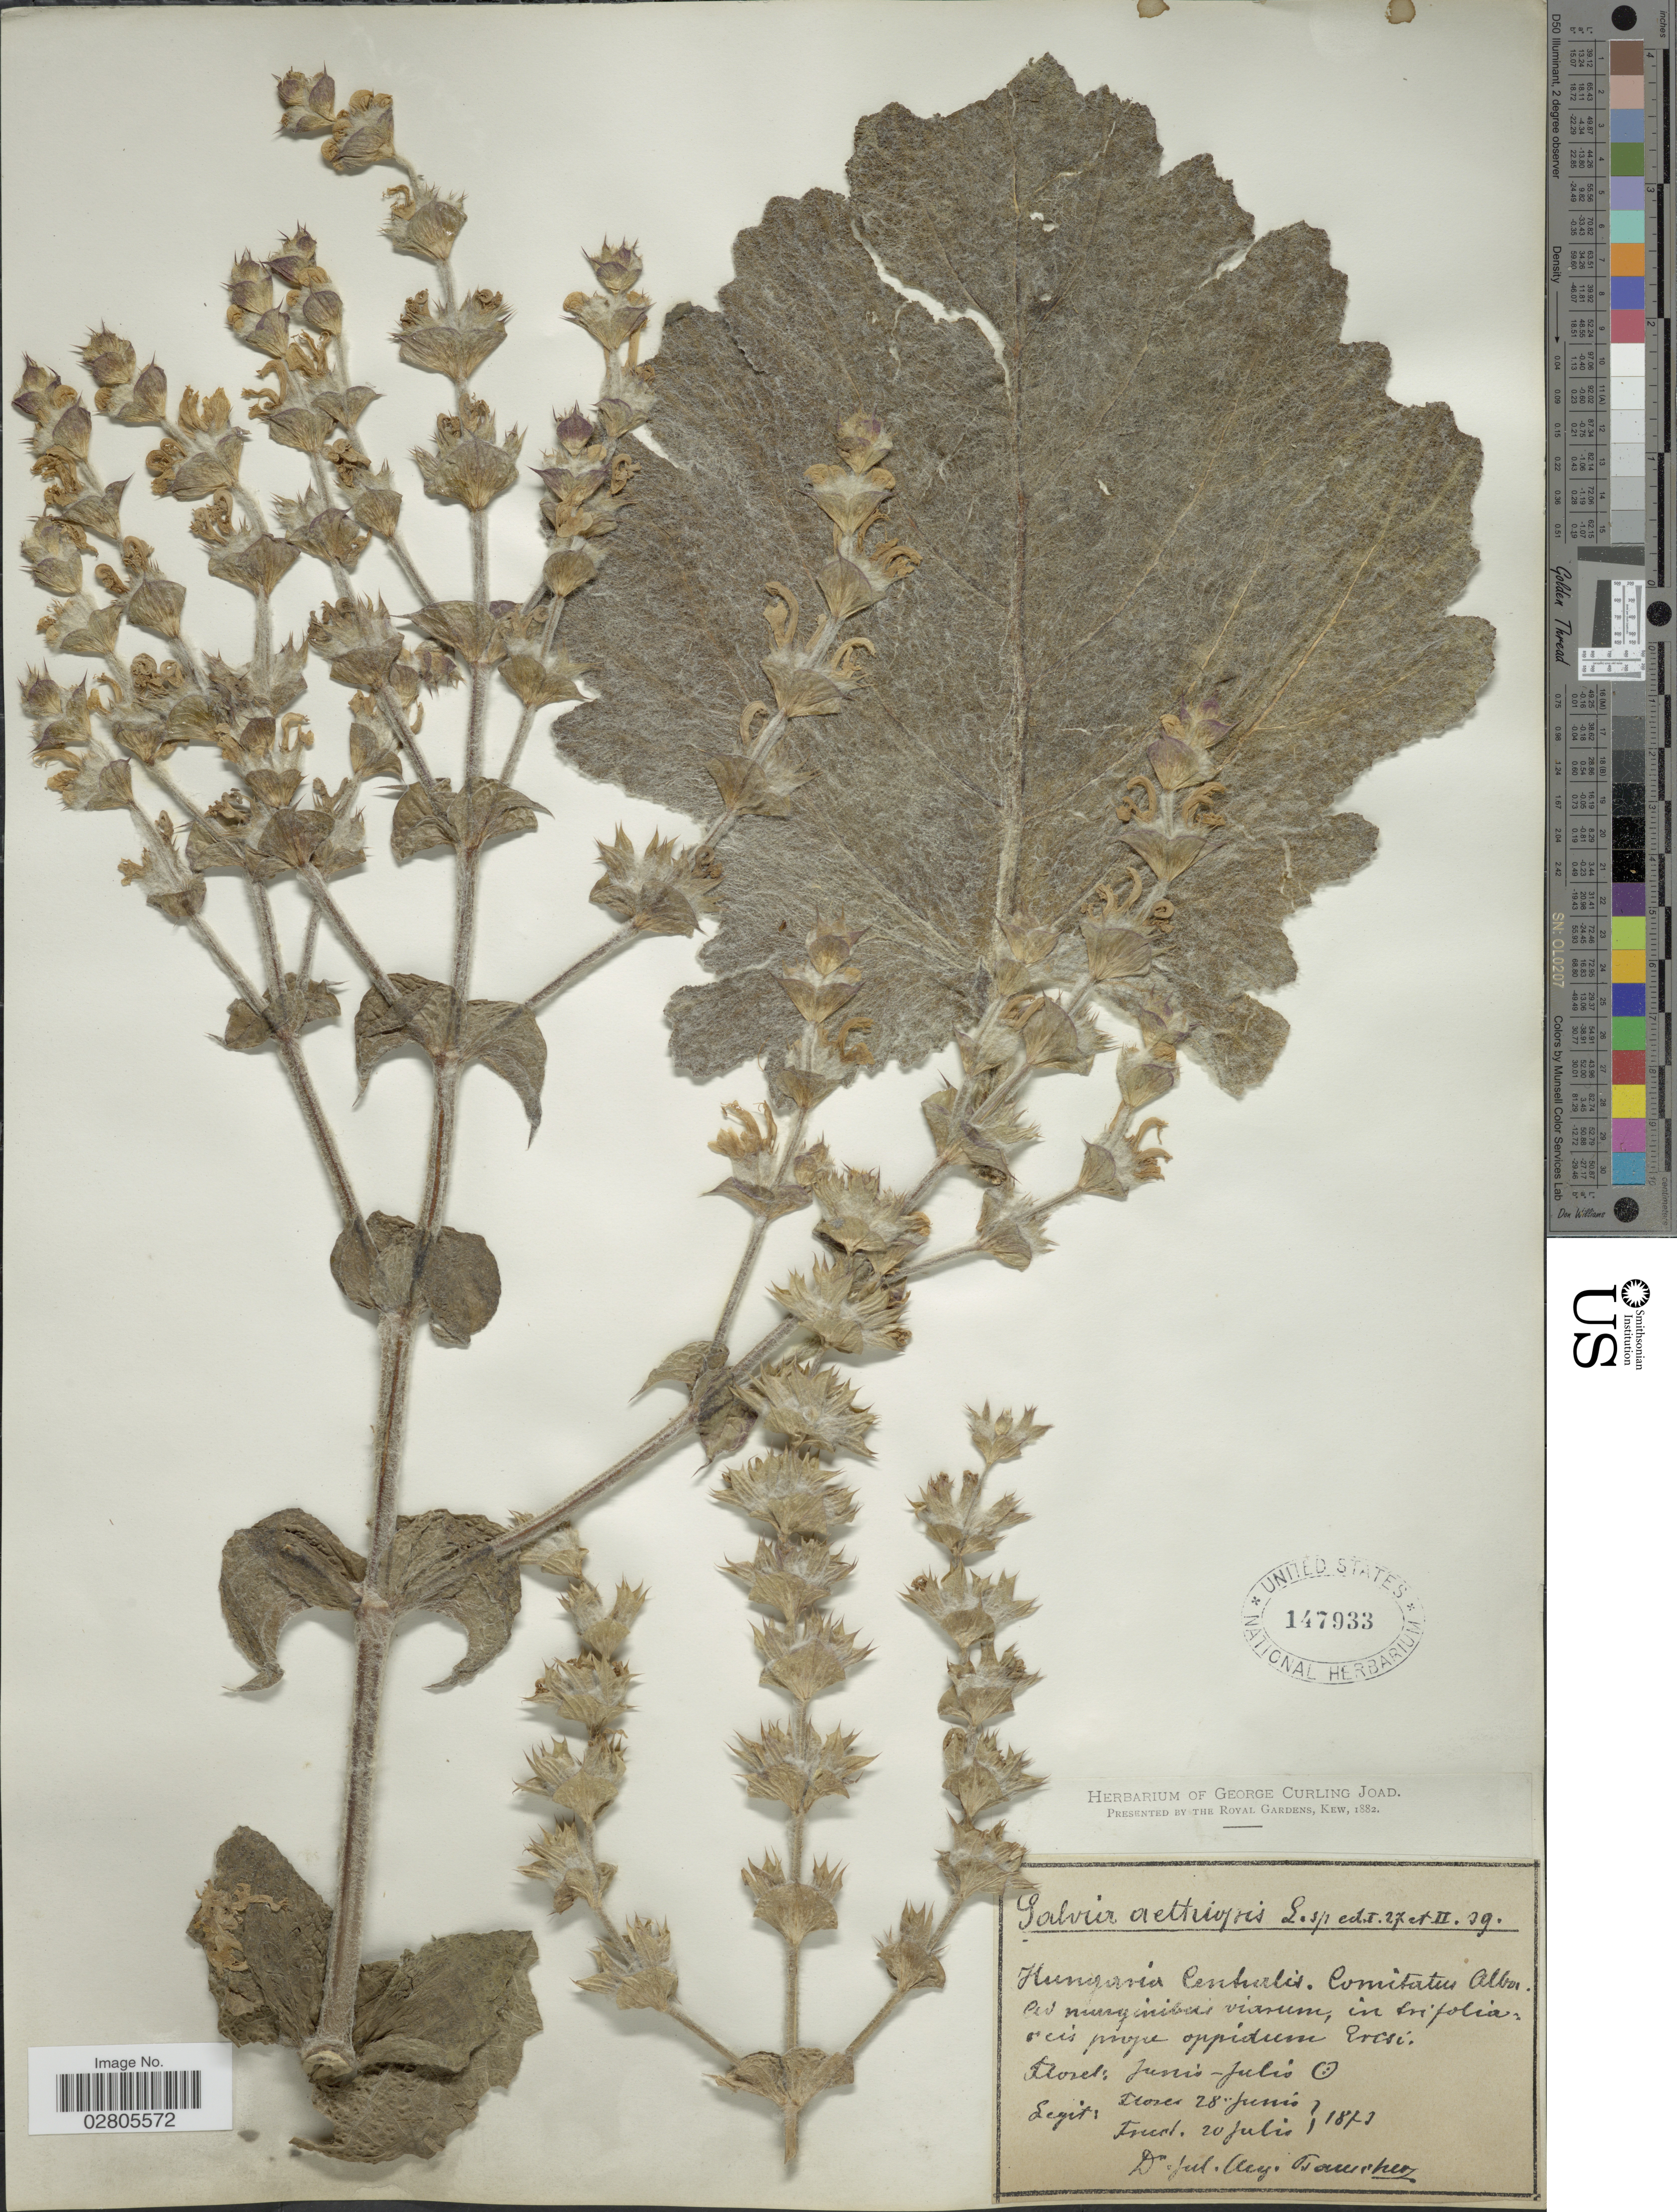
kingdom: Plantae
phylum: Tracheophyta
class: Magnoliopsida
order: Lamiales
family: Lamiaceae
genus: Salvia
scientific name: Salvia aethiopis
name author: L.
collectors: G. Tauscher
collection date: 1873-06-28/1873-07-20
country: Hungary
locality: Hungaria Centralis. Comitatui Alboi [interpreted]. Ad nunginibus viasum, in trifolia, seis prope oppidum Erosi [interpreted].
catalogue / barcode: US 147933